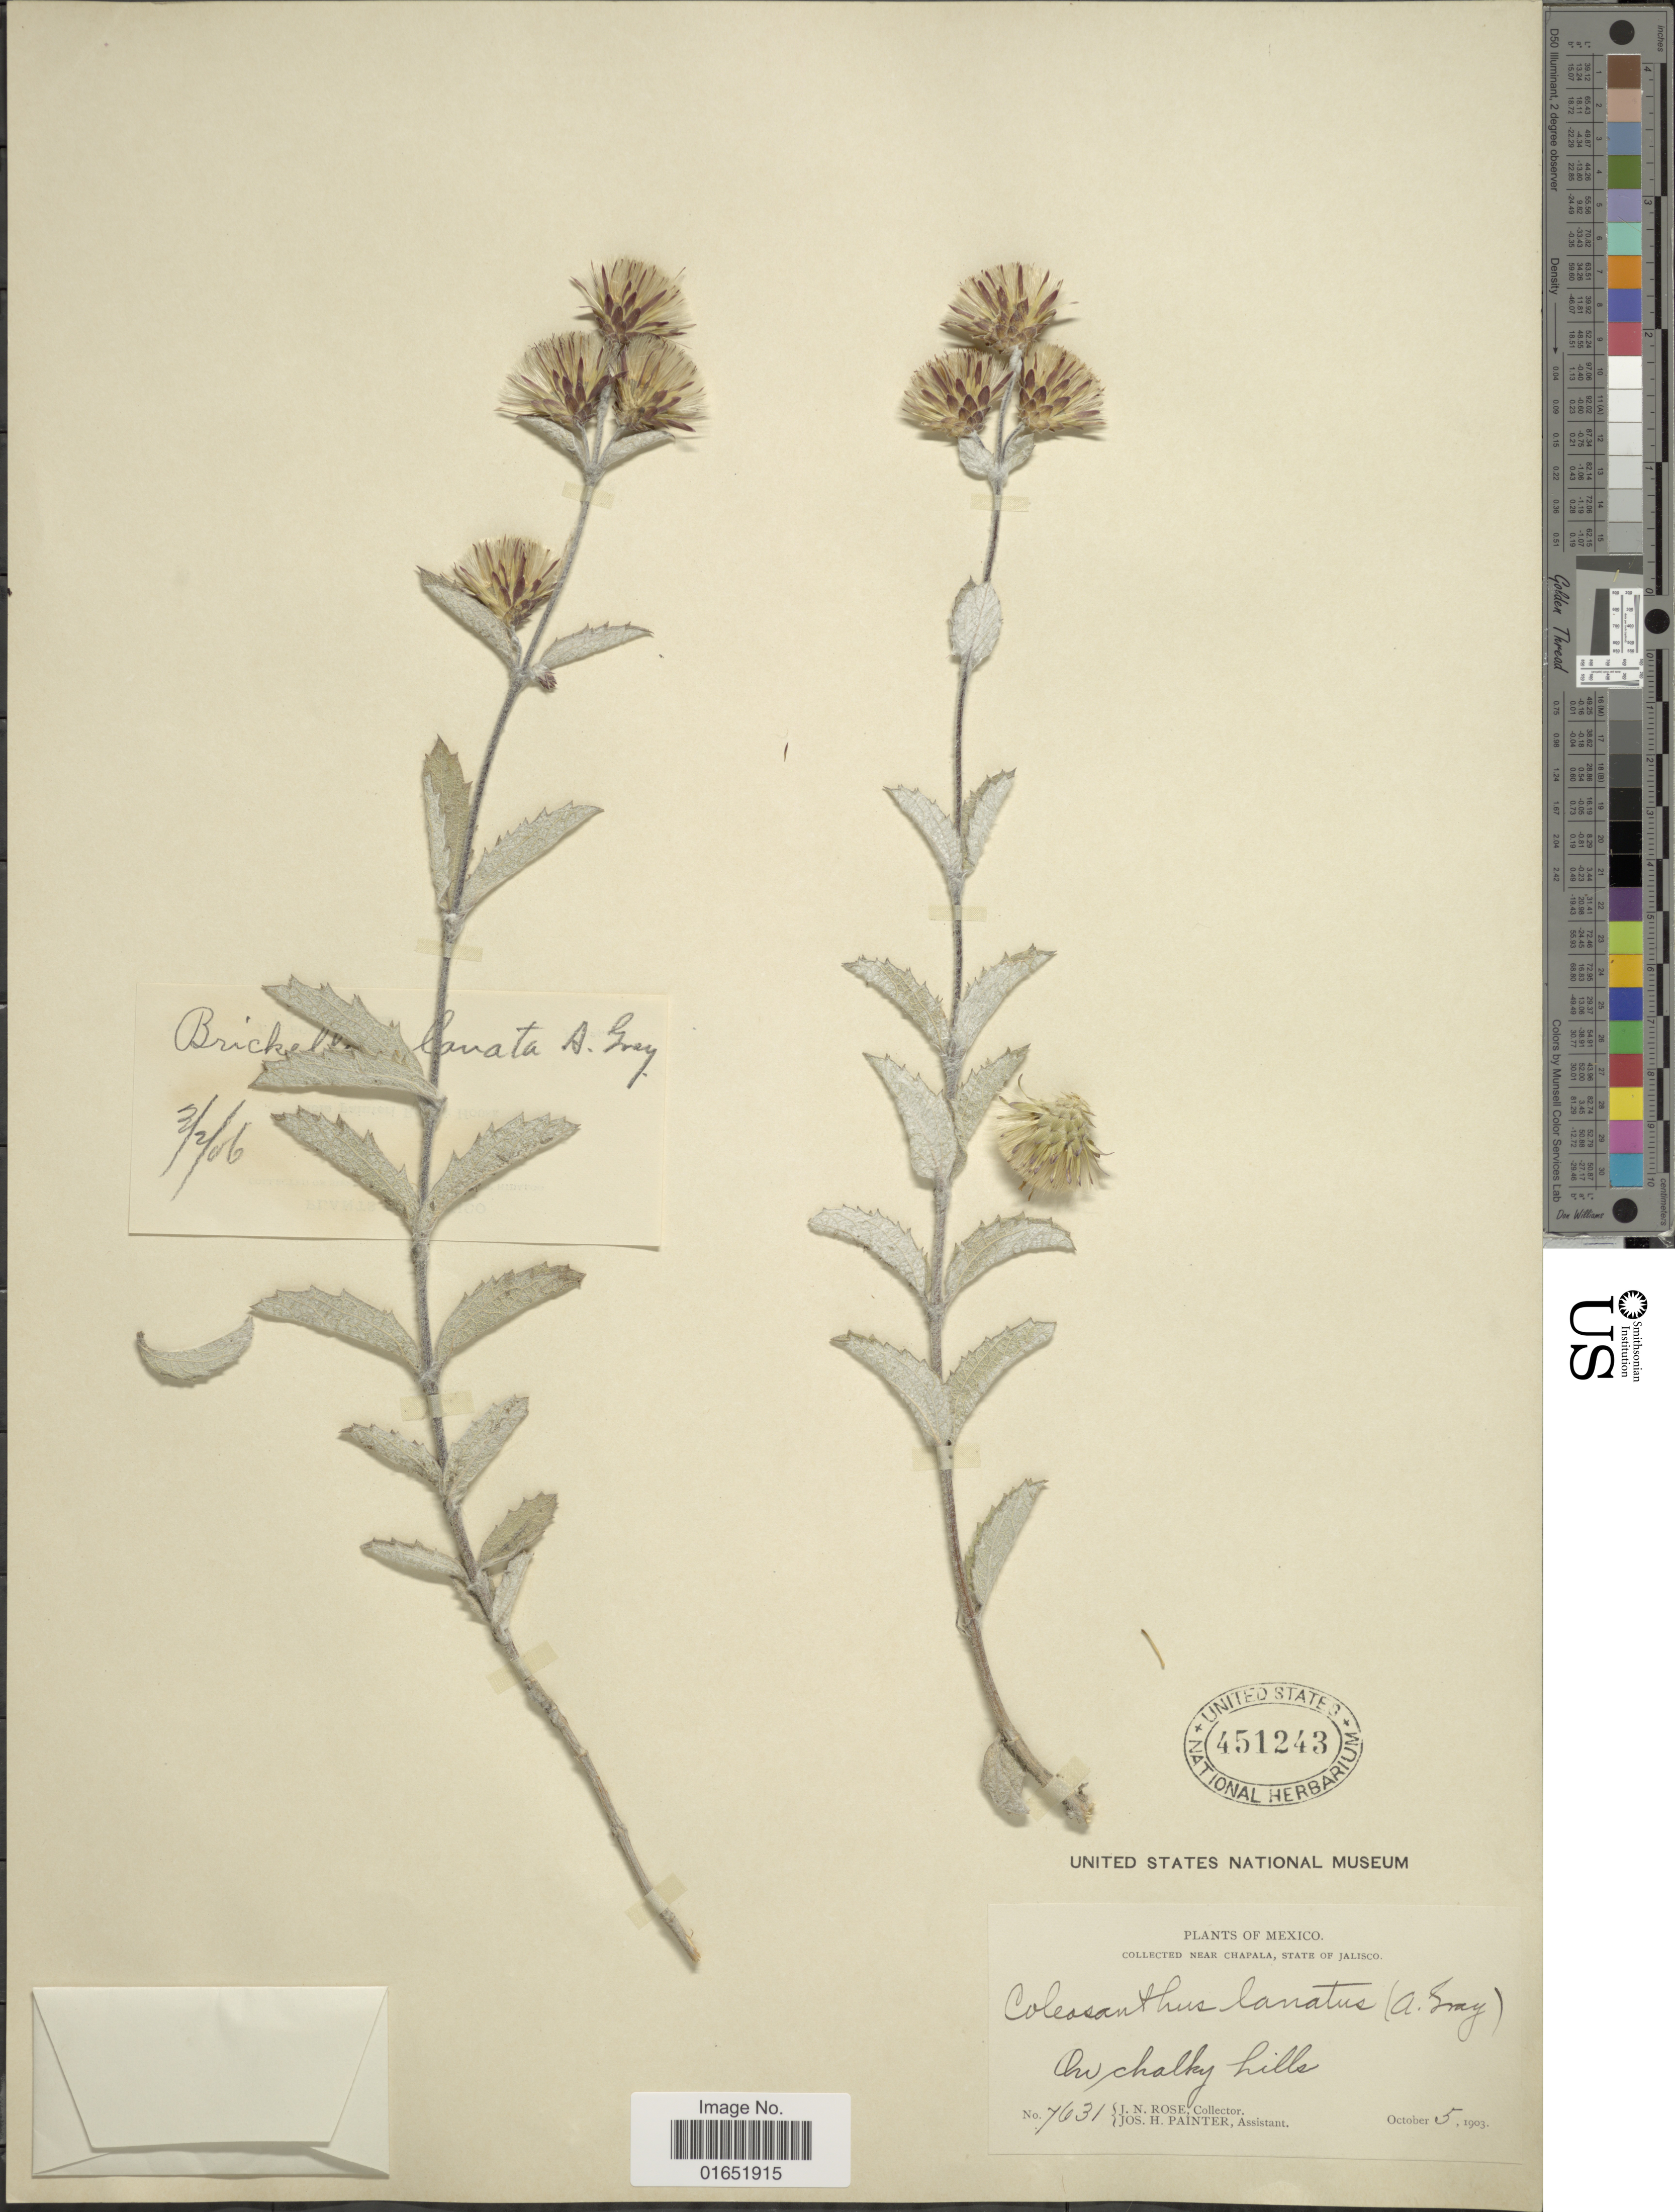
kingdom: Plantae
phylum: Tracheophyta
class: Magnoliopsida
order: Asterales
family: Asteraceae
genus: Brickellia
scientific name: Brickellia lanata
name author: (DC.) A. Gray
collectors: J. N. Rose & J. H. Painter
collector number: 7631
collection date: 1903-10-05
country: Mexico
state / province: Jalisco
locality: Near Chapala, On chalky hills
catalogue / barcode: US 451243